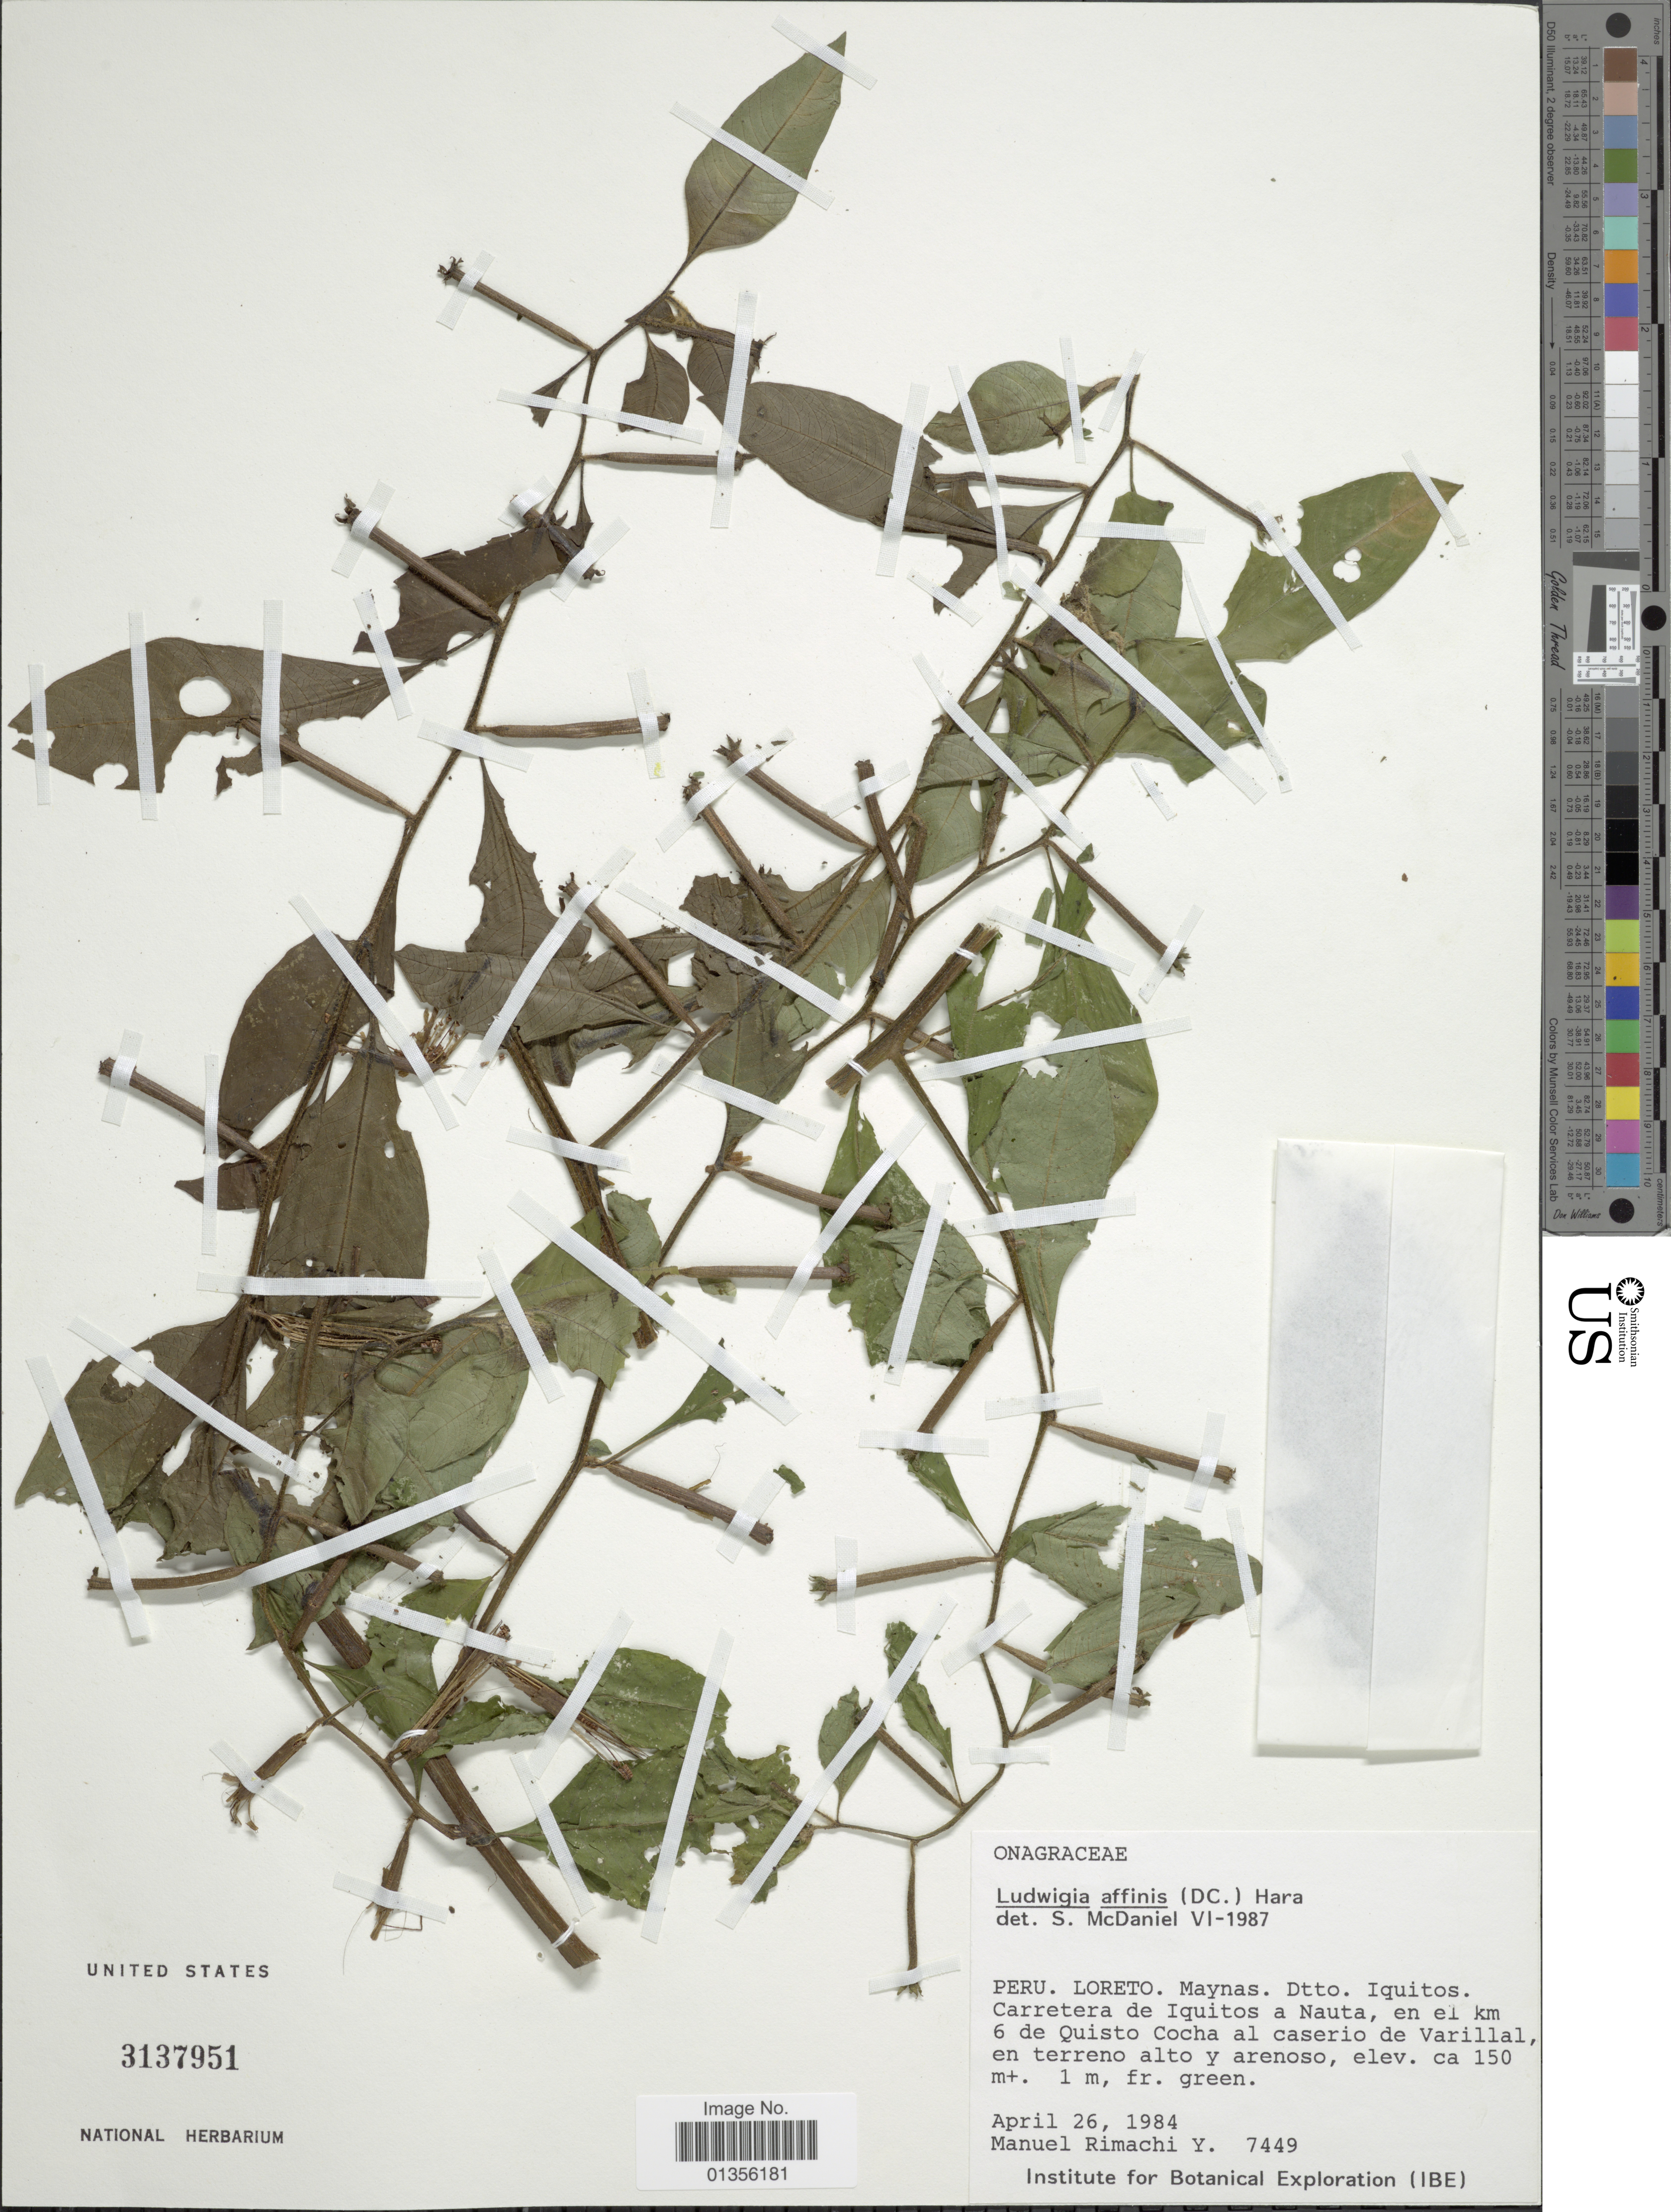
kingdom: Plantae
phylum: Tracheophyta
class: Magnoliopsida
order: Myrtales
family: Onagraceae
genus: Ludwigia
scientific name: Ludwigia affinis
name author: (DC.) H. Hara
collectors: M. Rimachi Y.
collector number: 7449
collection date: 1984-04-26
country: Peru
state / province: Loreto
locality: Maynas. Dtto. Iquitos. Carretera de Iquitos a Nauta, en el km 6 de Quisto Cocha al caserio de Varillal, en terreno alto y arenoso.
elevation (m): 150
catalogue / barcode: US 3137951